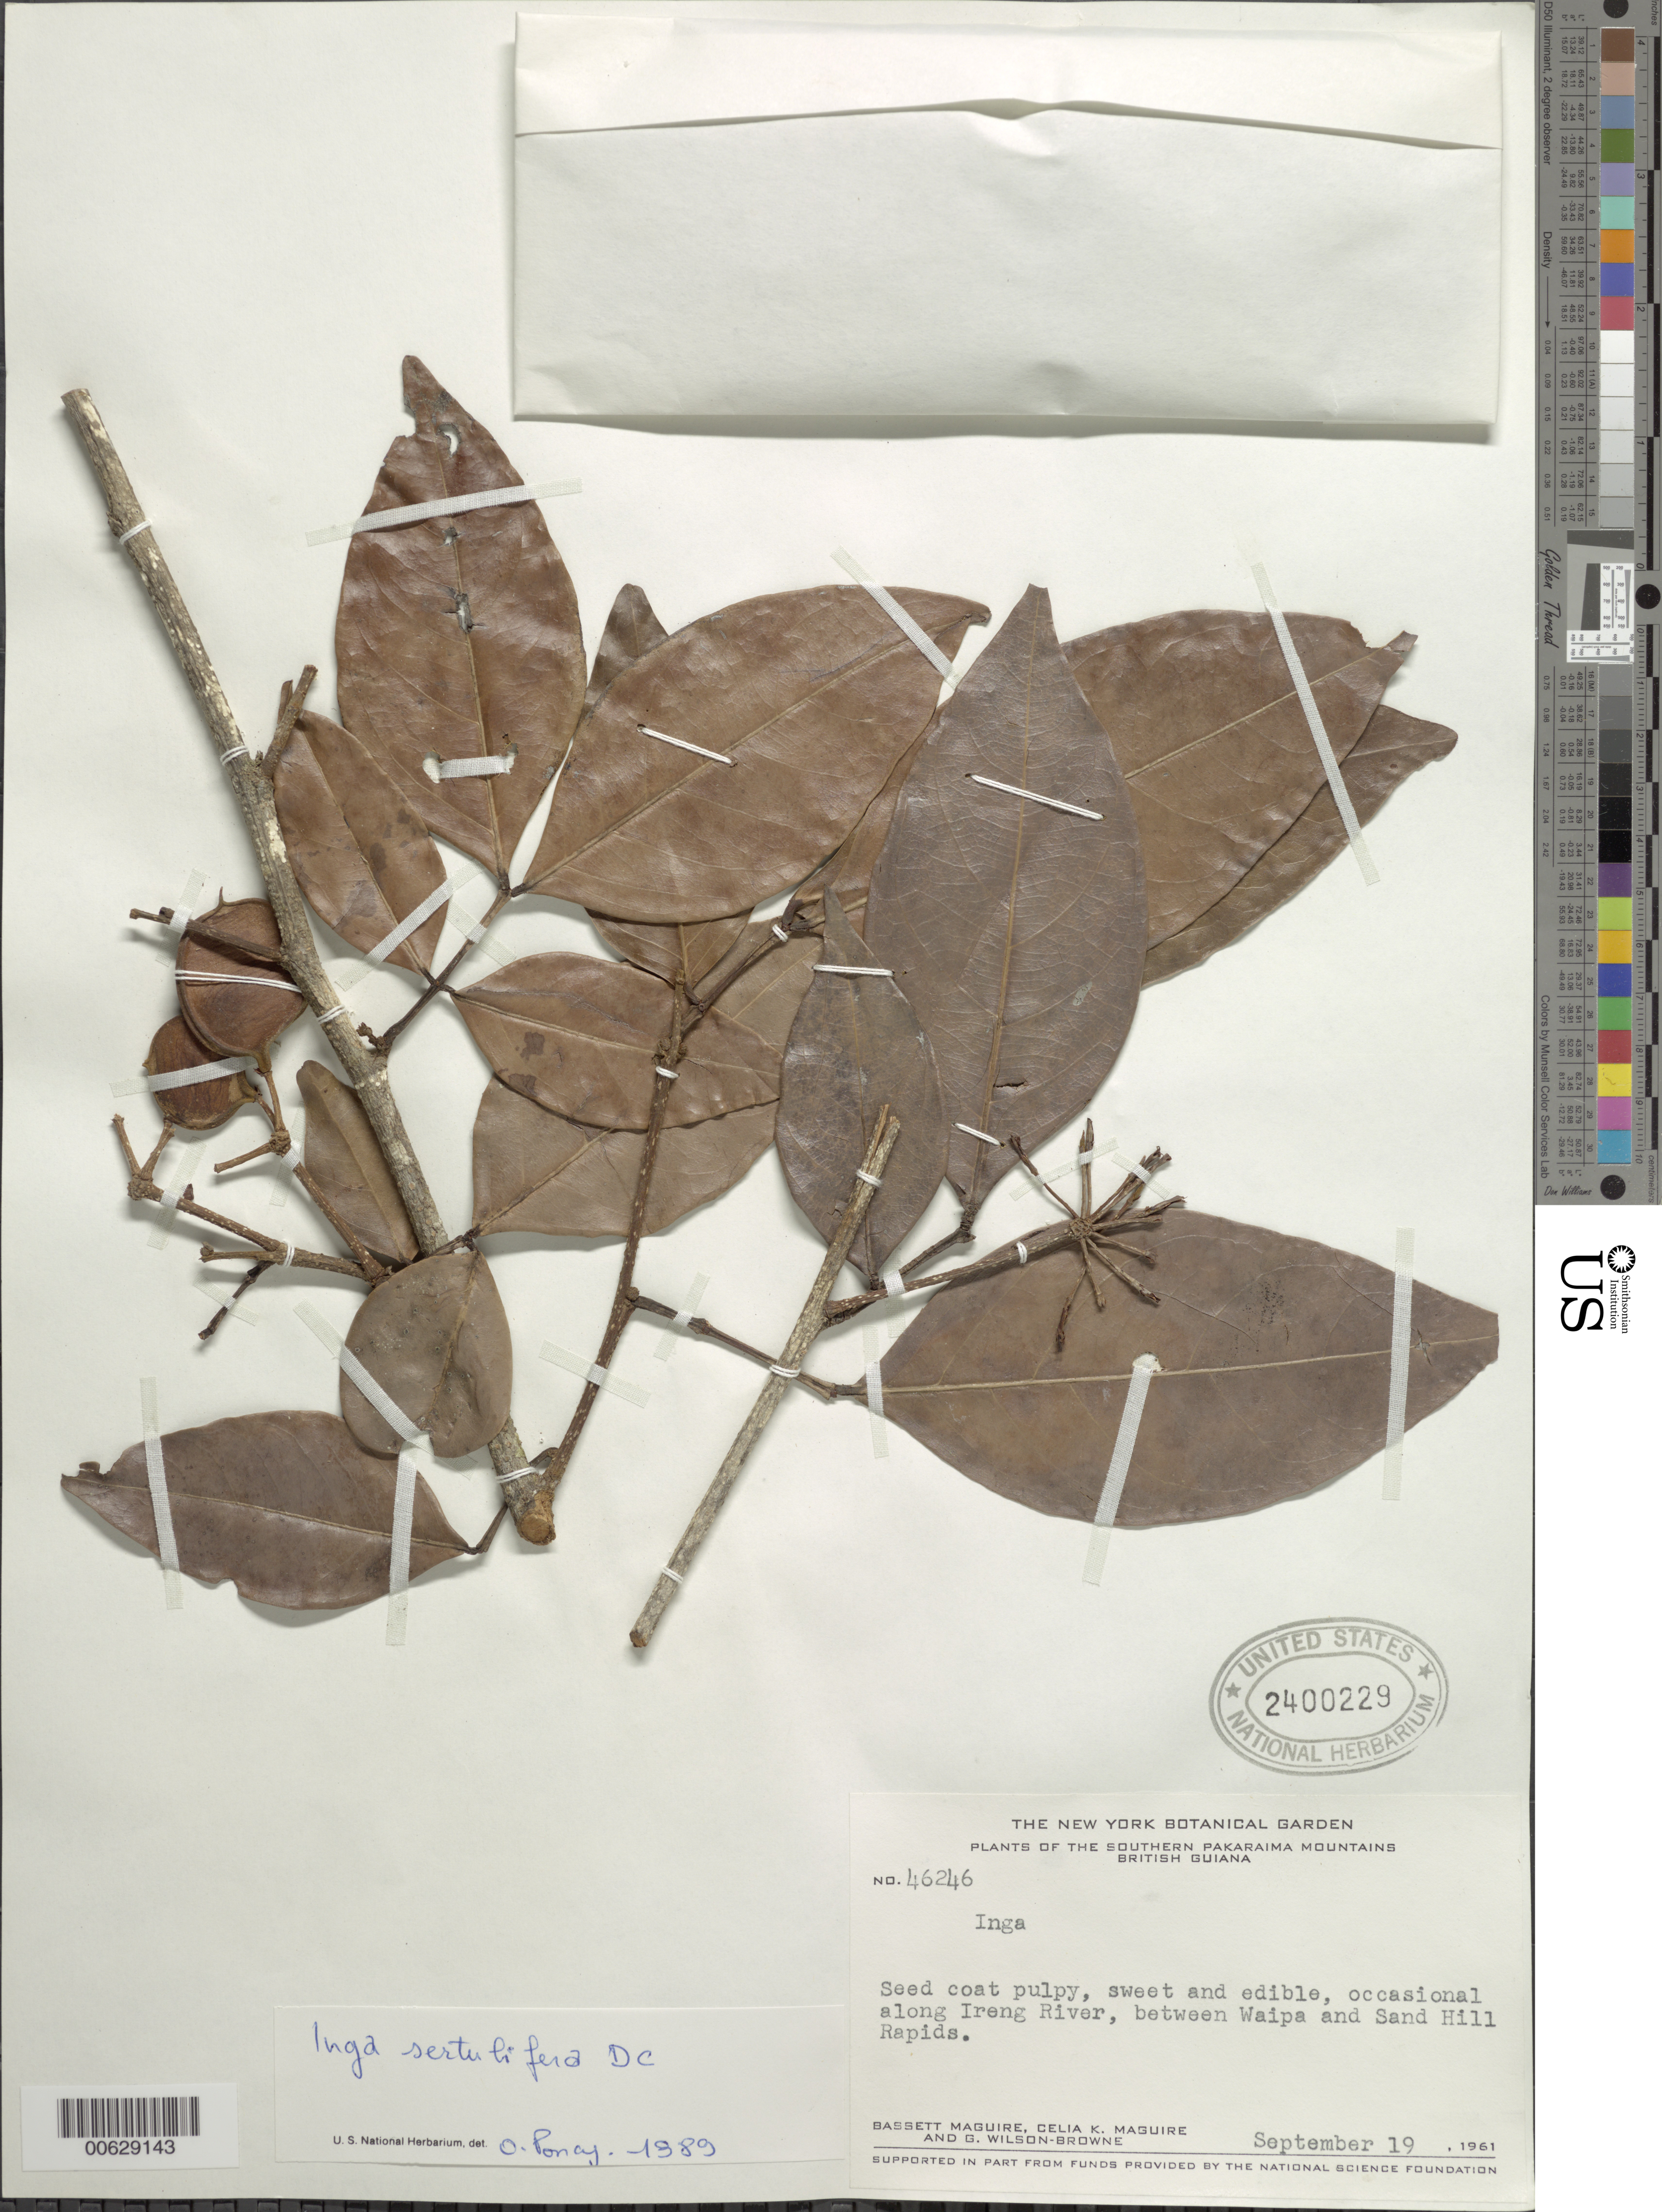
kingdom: Plantae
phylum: Tracheophyta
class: Magnoliopsida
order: Fabales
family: Fabaceae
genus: Inga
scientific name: Inga sertulifera subsp. sertulifera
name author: DC.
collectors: B. Maguire, C. K. Maguire & G. Wilson-Browne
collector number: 46246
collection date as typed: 19-Sep-61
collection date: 1961-09-19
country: Guyana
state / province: Potaro-Siparuni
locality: Ireng River, between Waipa and Sand Hill Rapids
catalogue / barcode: US 2400229